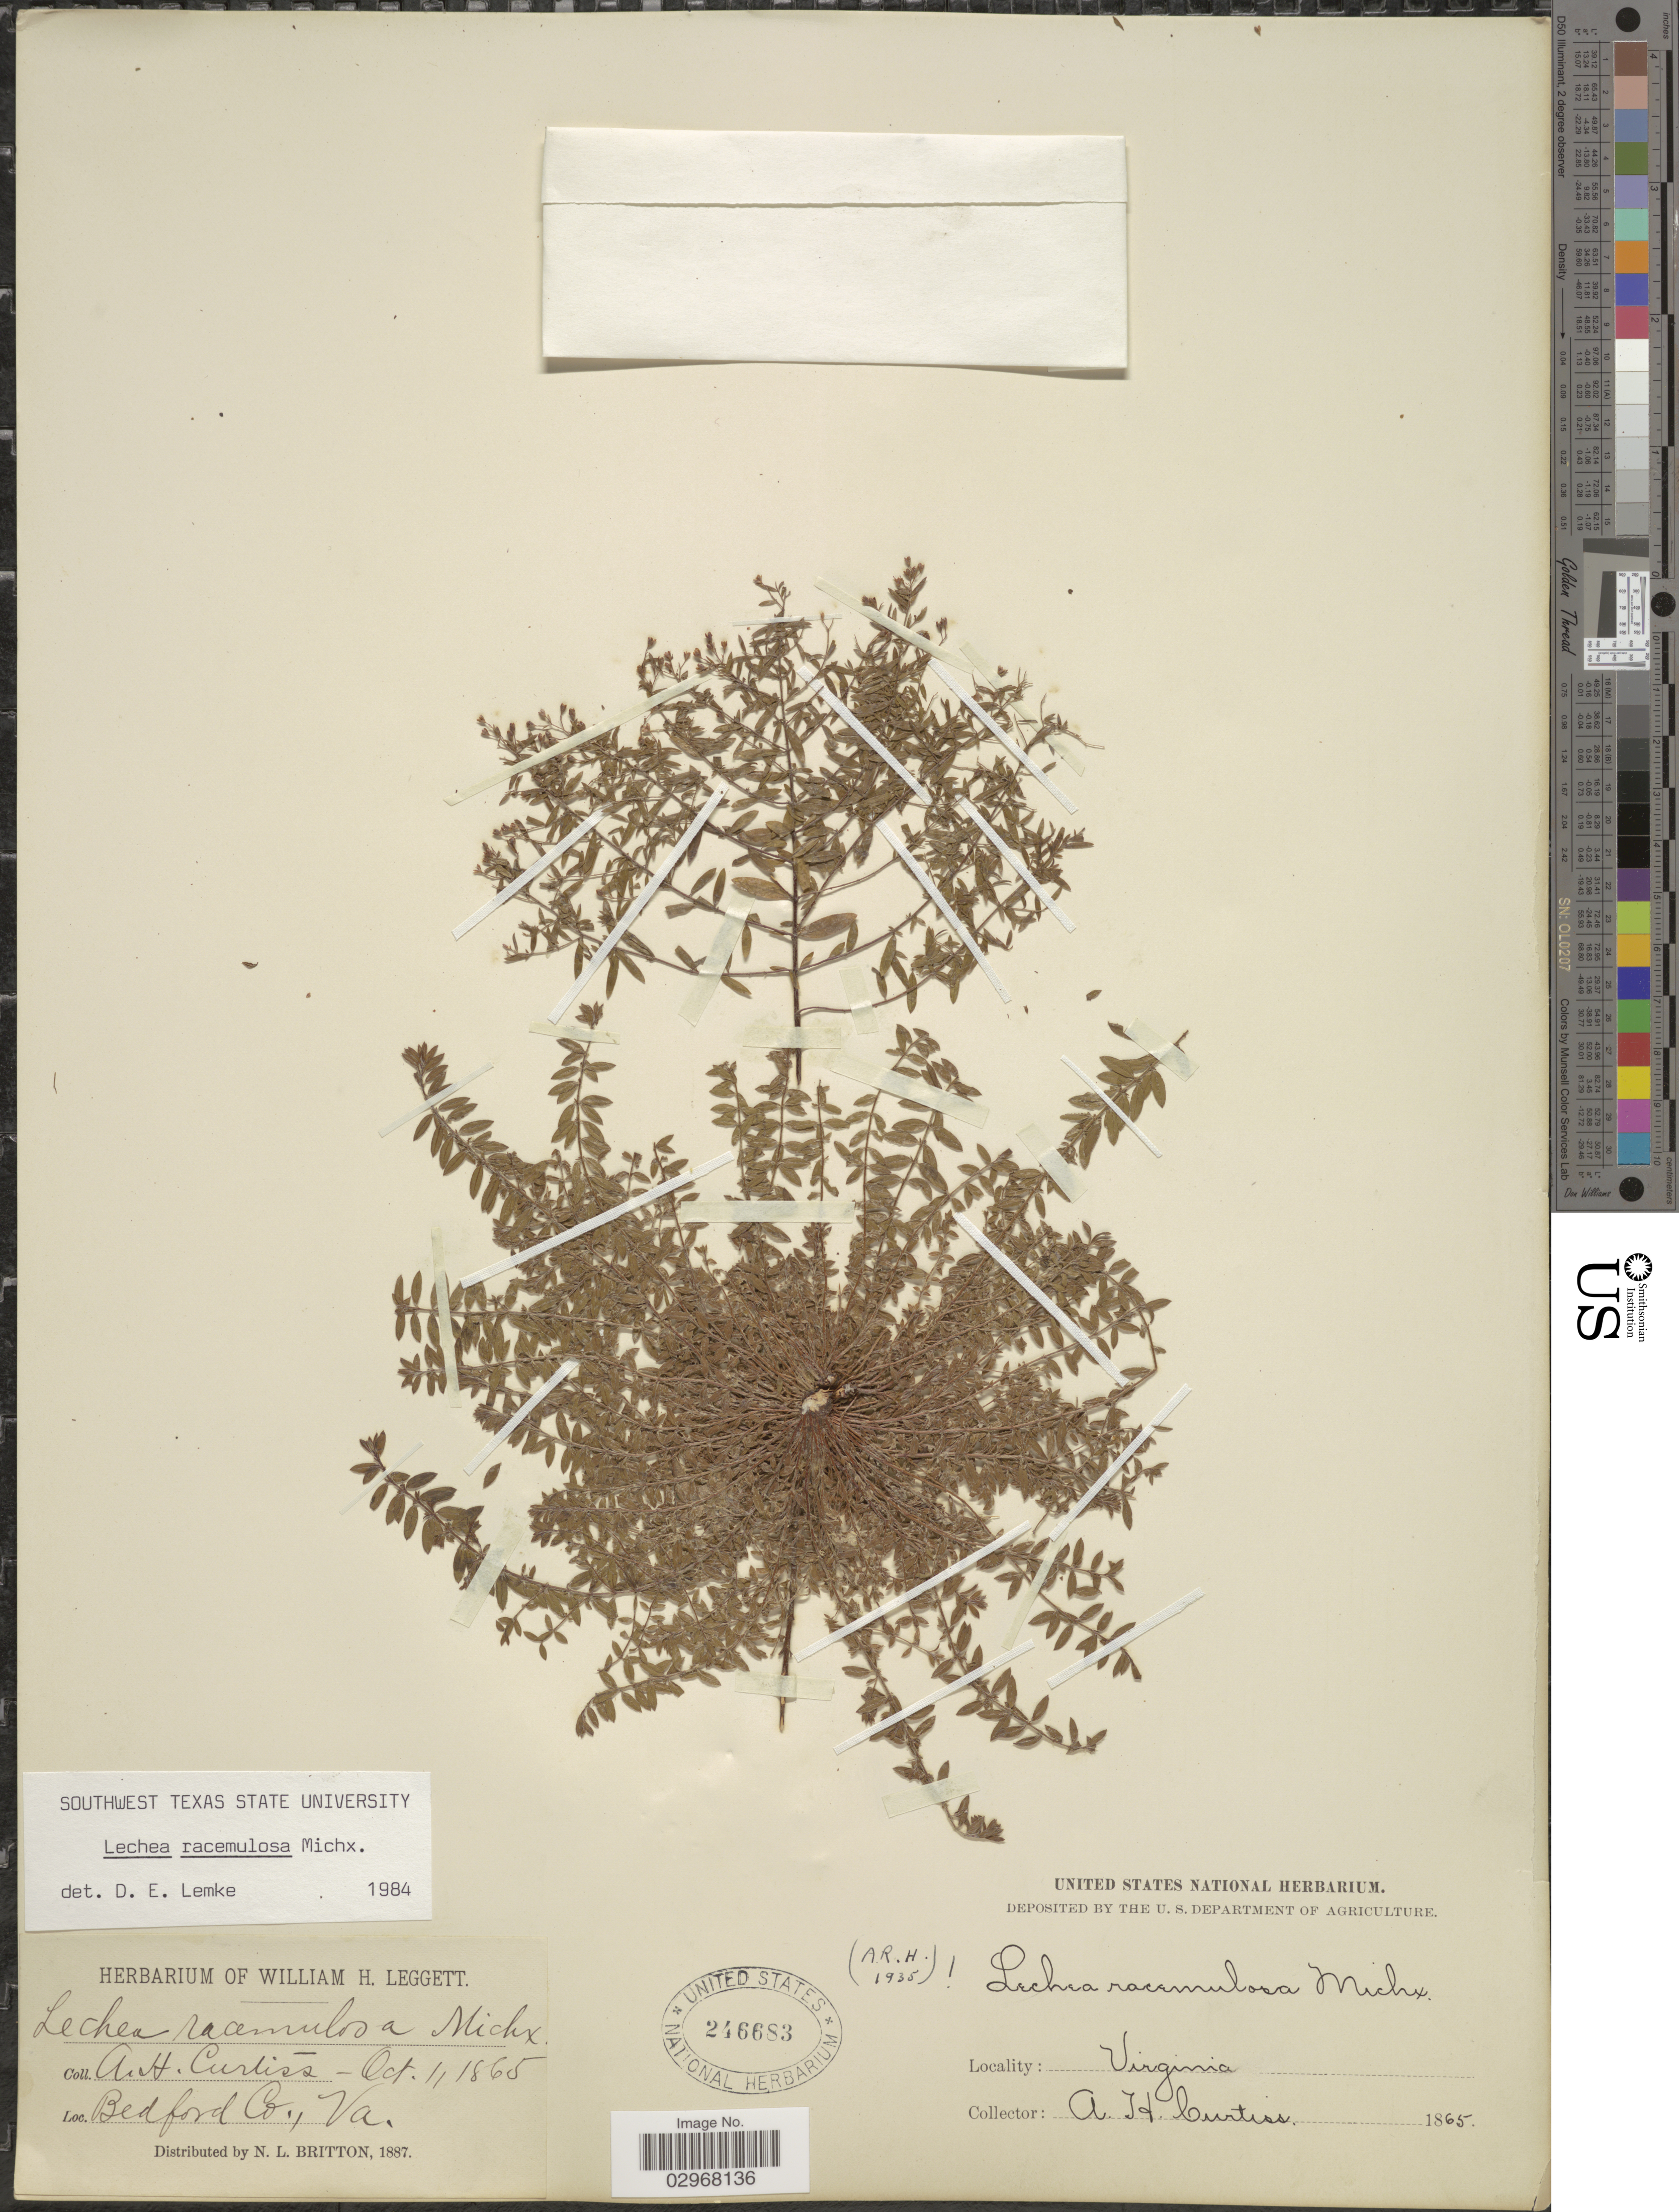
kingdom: Plantae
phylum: Tracheophyta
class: Magnoliopsida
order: Malvales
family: Cistaceae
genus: Lechea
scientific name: Lechea racemulosa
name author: Michx.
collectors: A. H. Curtiss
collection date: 1865-10-11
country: United States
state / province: Virginia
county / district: Bedford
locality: Bedford Co.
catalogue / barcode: US 246683